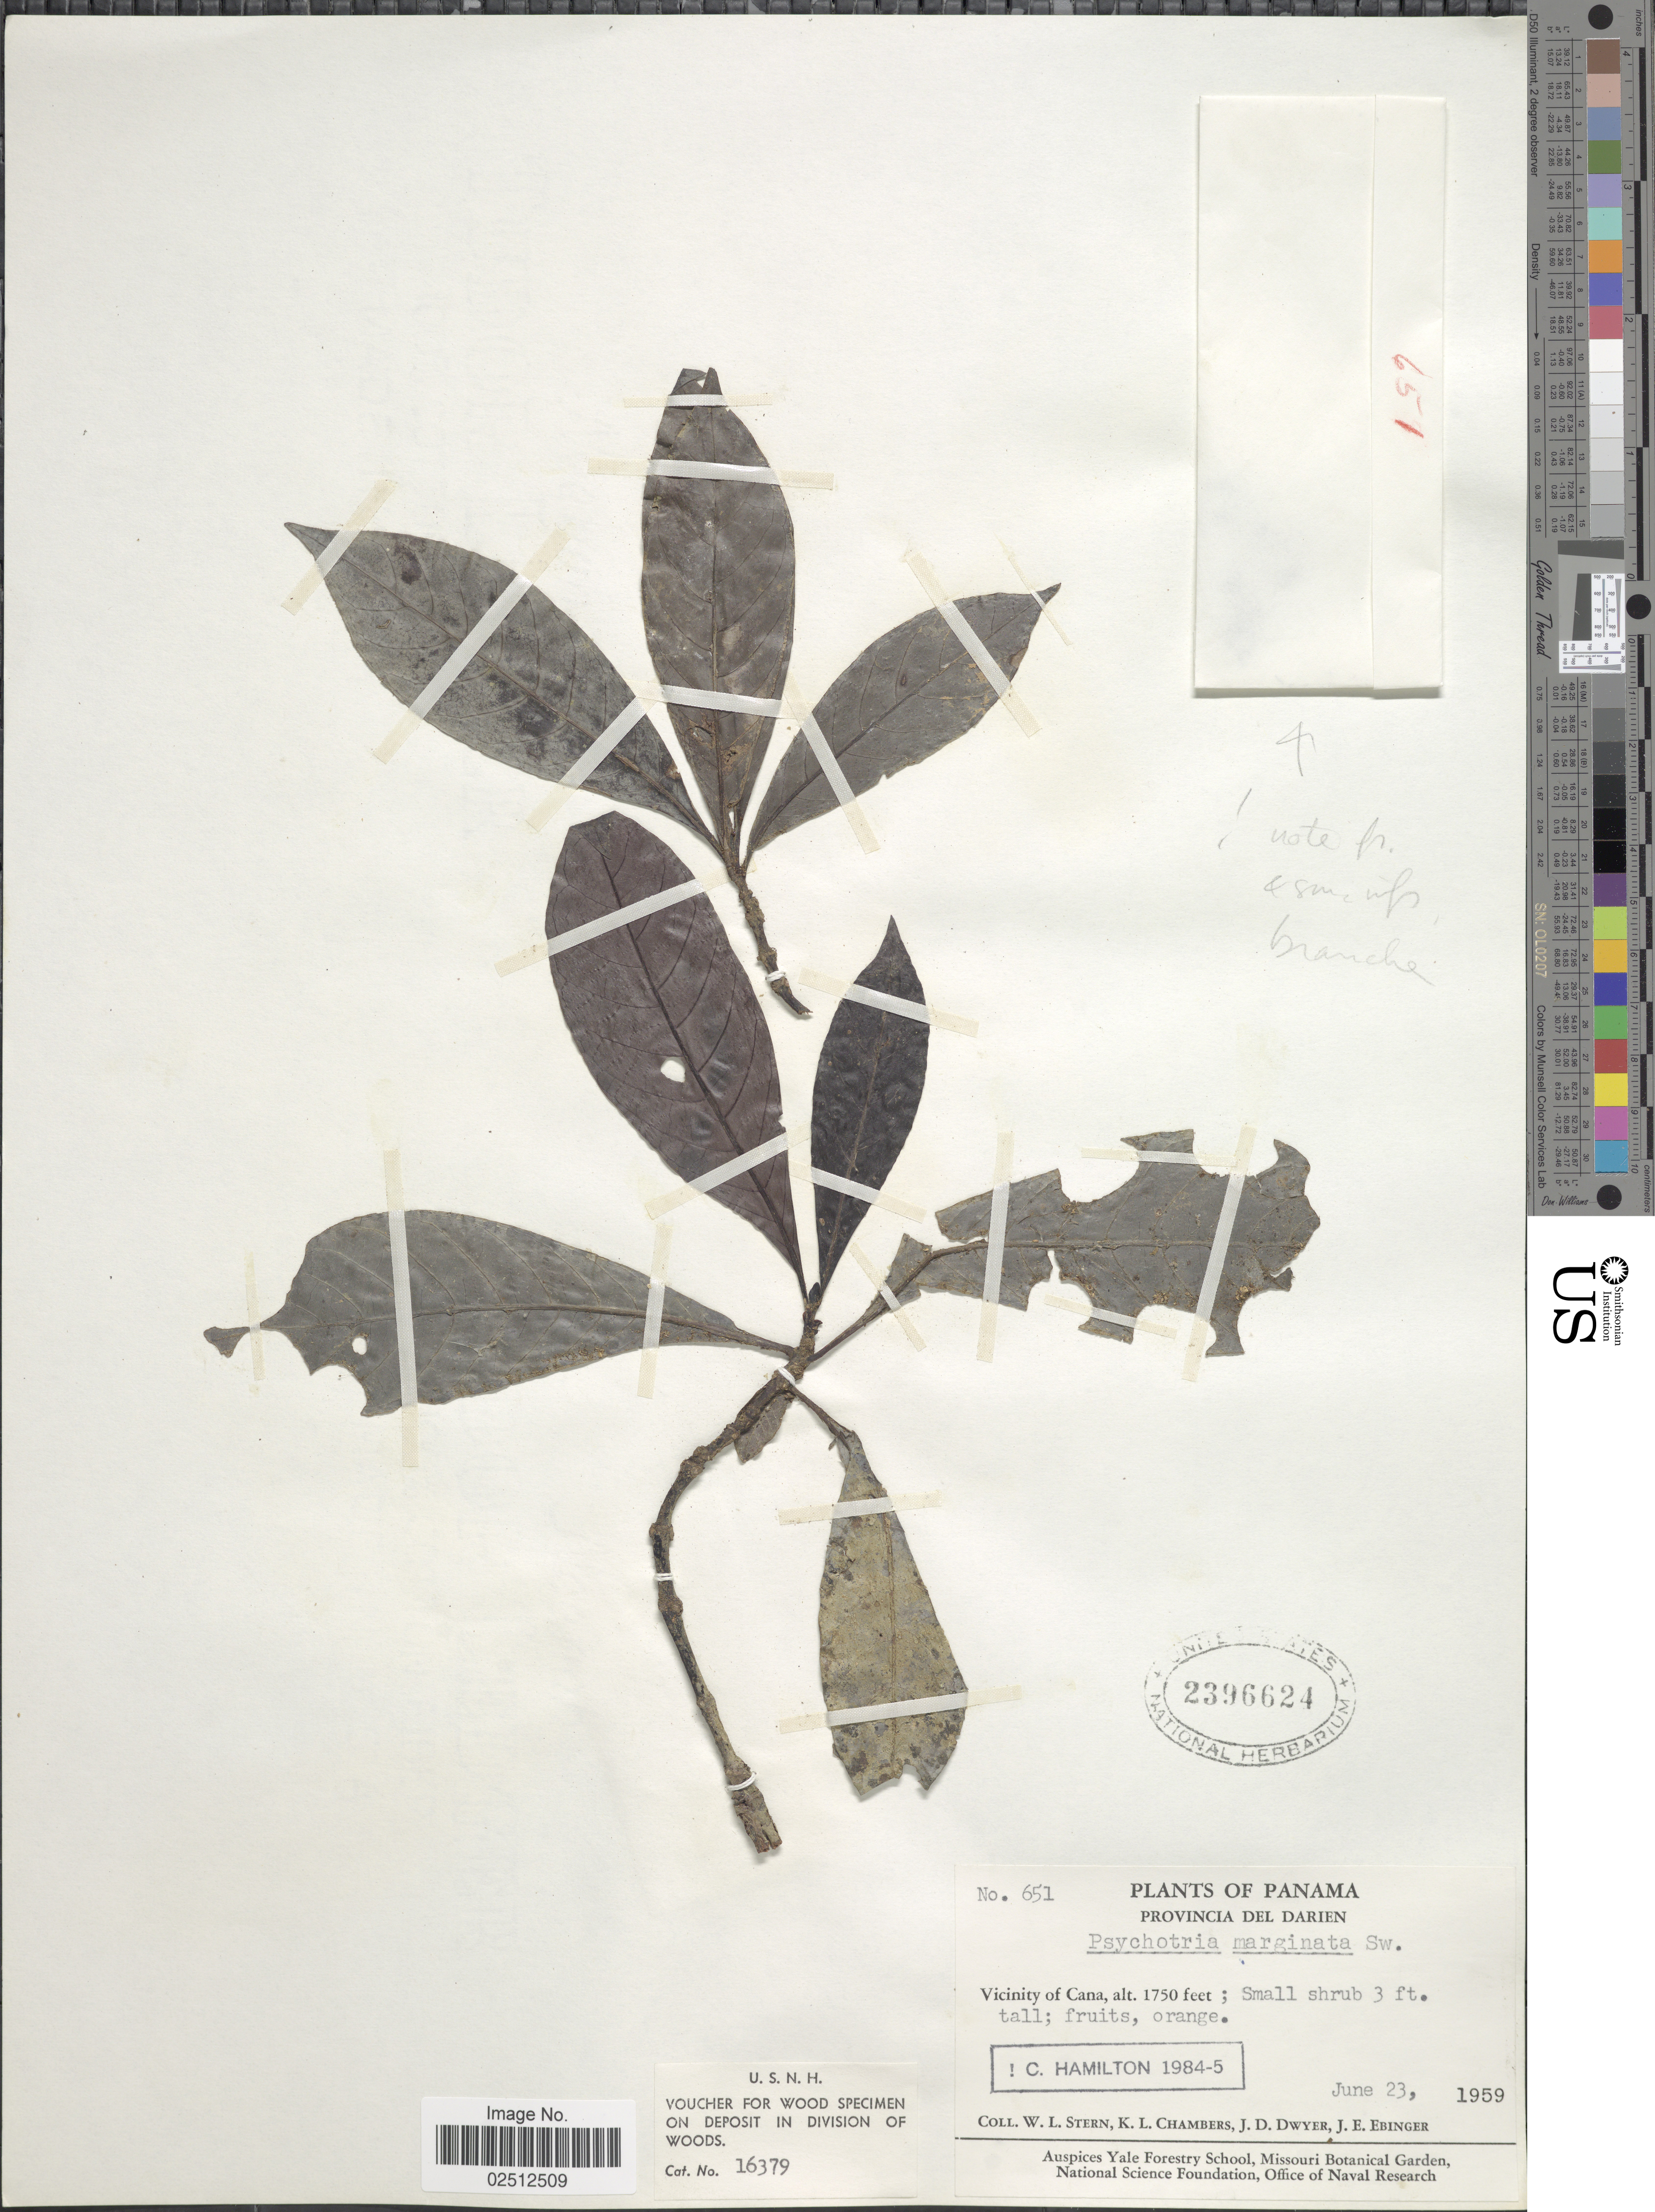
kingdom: Plantae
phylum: Tracheophyta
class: Magnoliopsida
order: Gentianales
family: Rubiaceae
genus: Psychotria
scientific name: Psychotria marginata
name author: Sw.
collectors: W. L. Stern, K. Chambers, J. D. Dwyer & J. Ebinger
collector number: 651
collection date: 1959-06-23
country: Panama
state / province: Darién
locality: Provincia del Darien, Vicinity of Cana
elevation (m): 533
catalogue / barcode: US 2396624